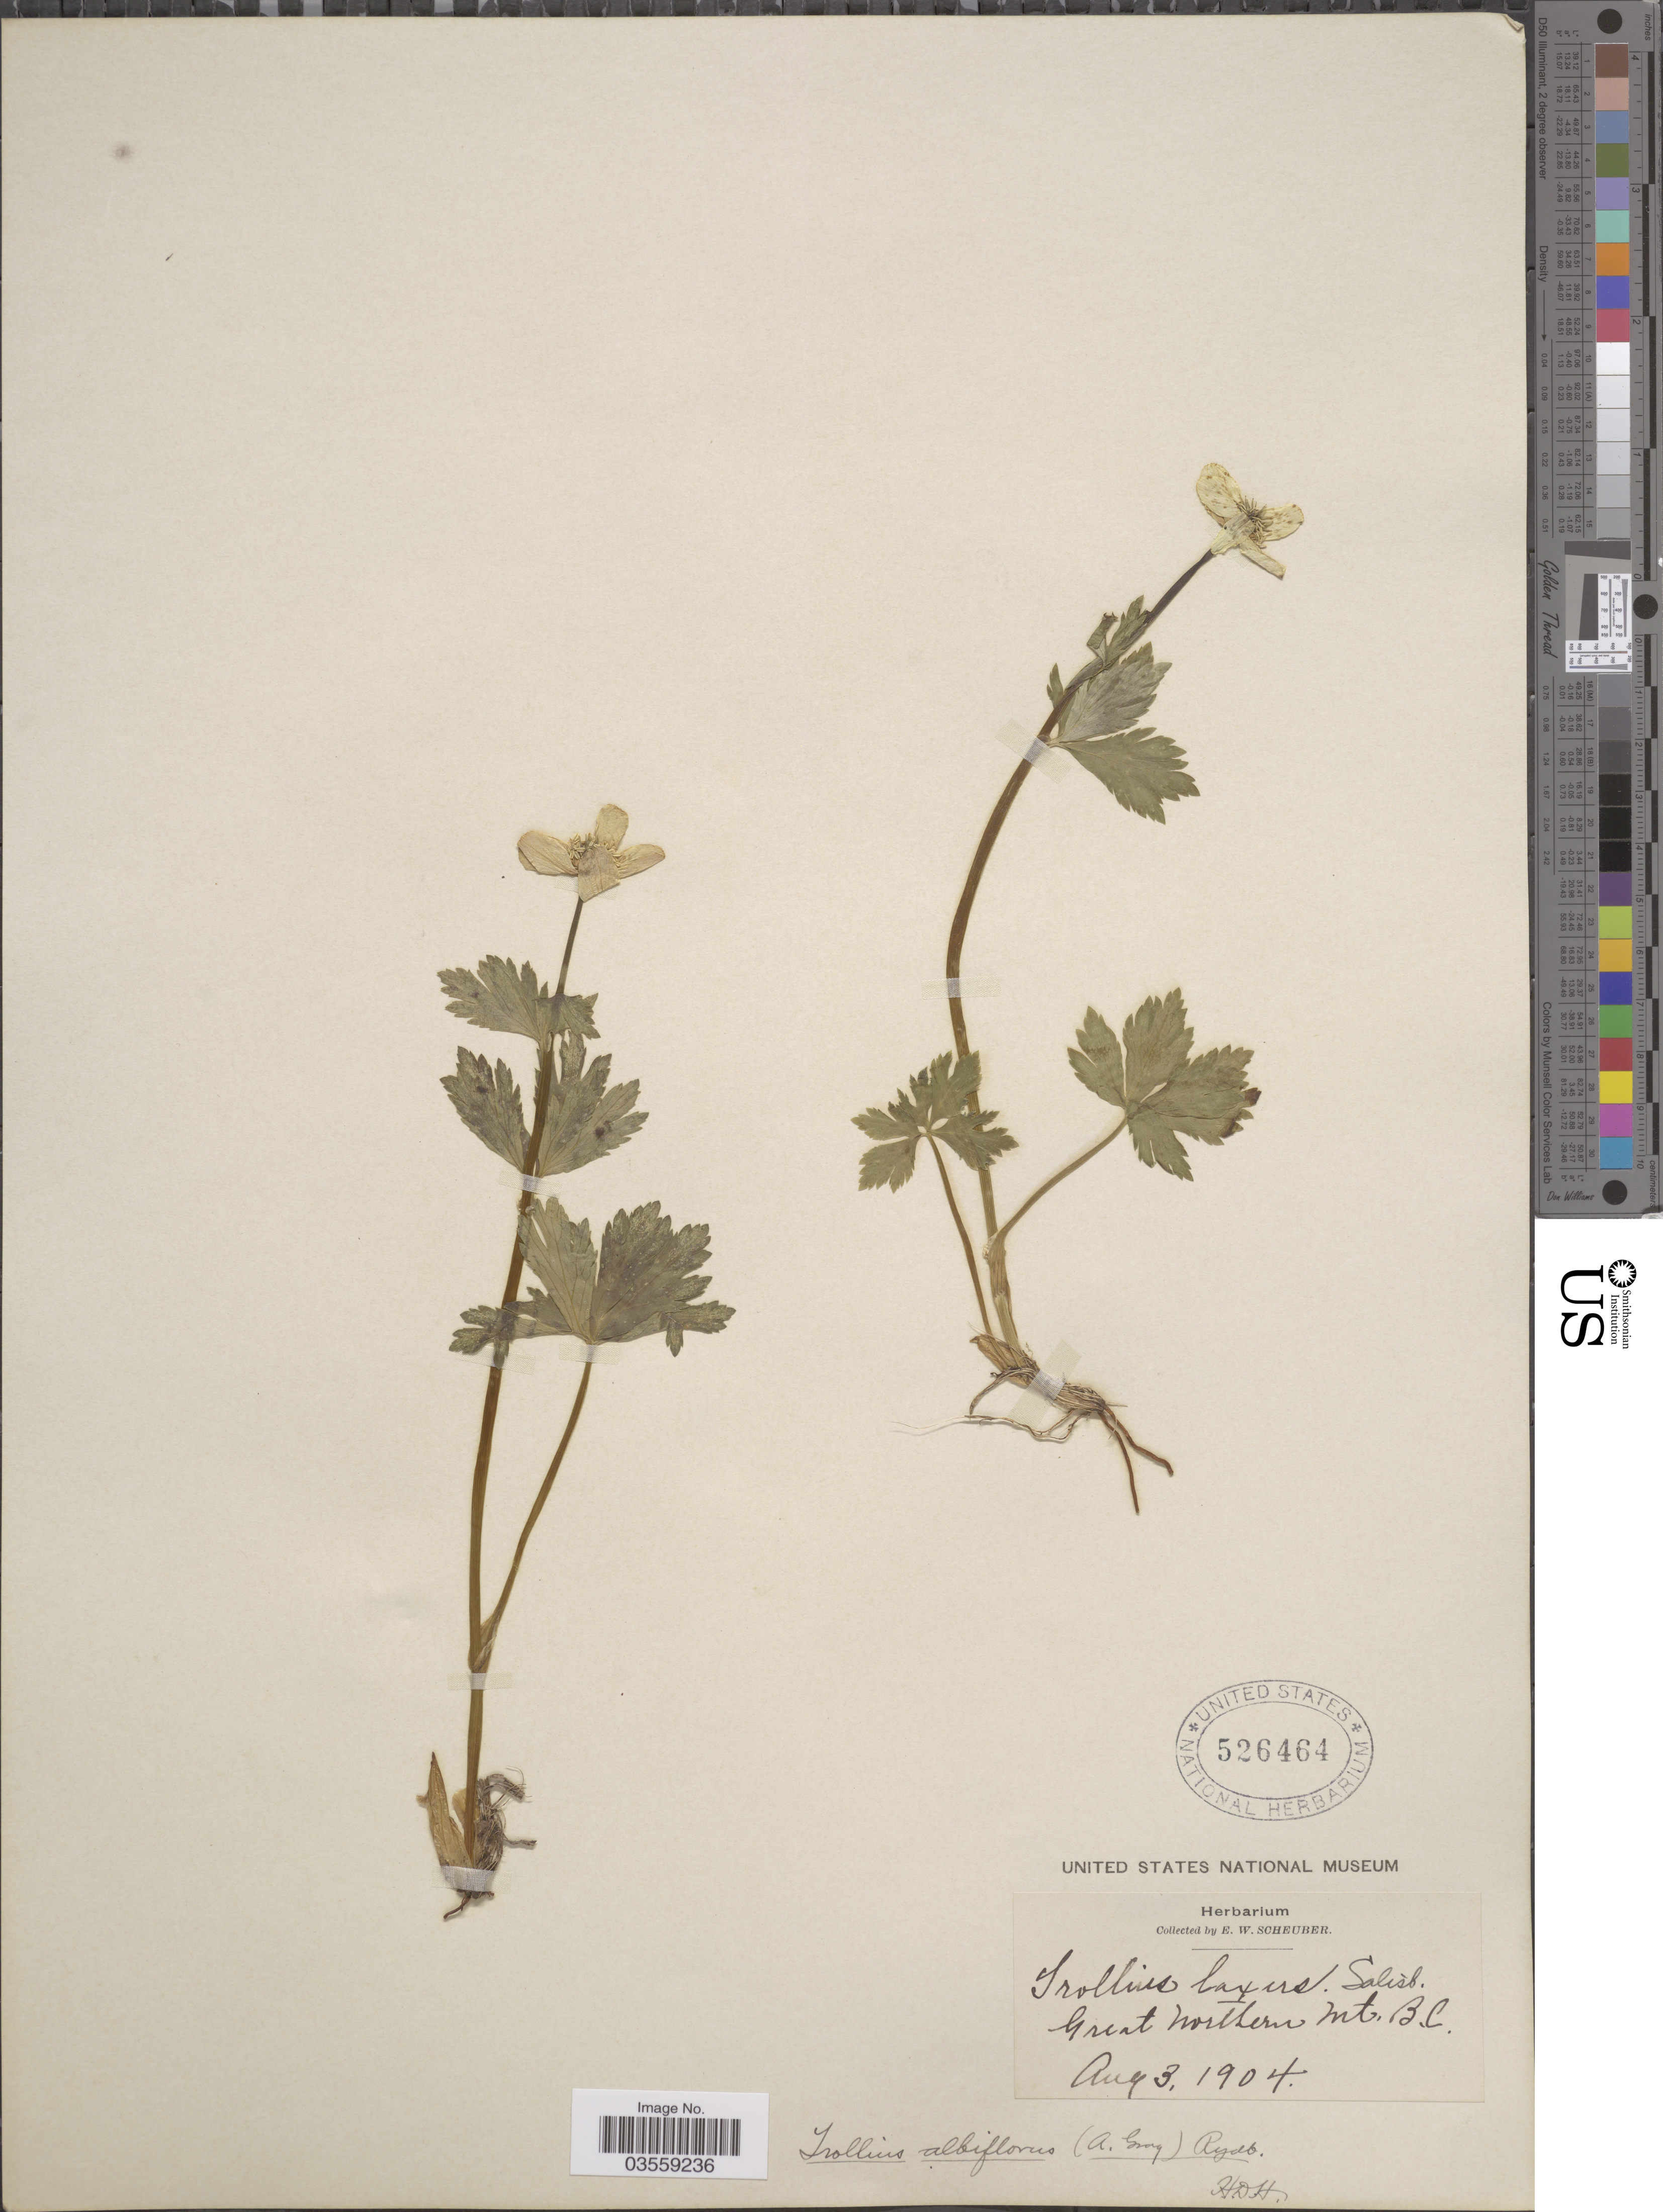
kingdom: Plantae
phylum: Tracheophyta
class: Magnoliopsida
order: Ranunculales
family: Ranunculaceae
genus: Trollius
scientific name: Trollius laxus var. albiflorus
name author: A. Gray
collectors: E. Scheuber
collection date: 1904-08-03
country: Canada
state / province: British Columbia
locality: Great Northern Mt.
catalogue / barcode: US 526464